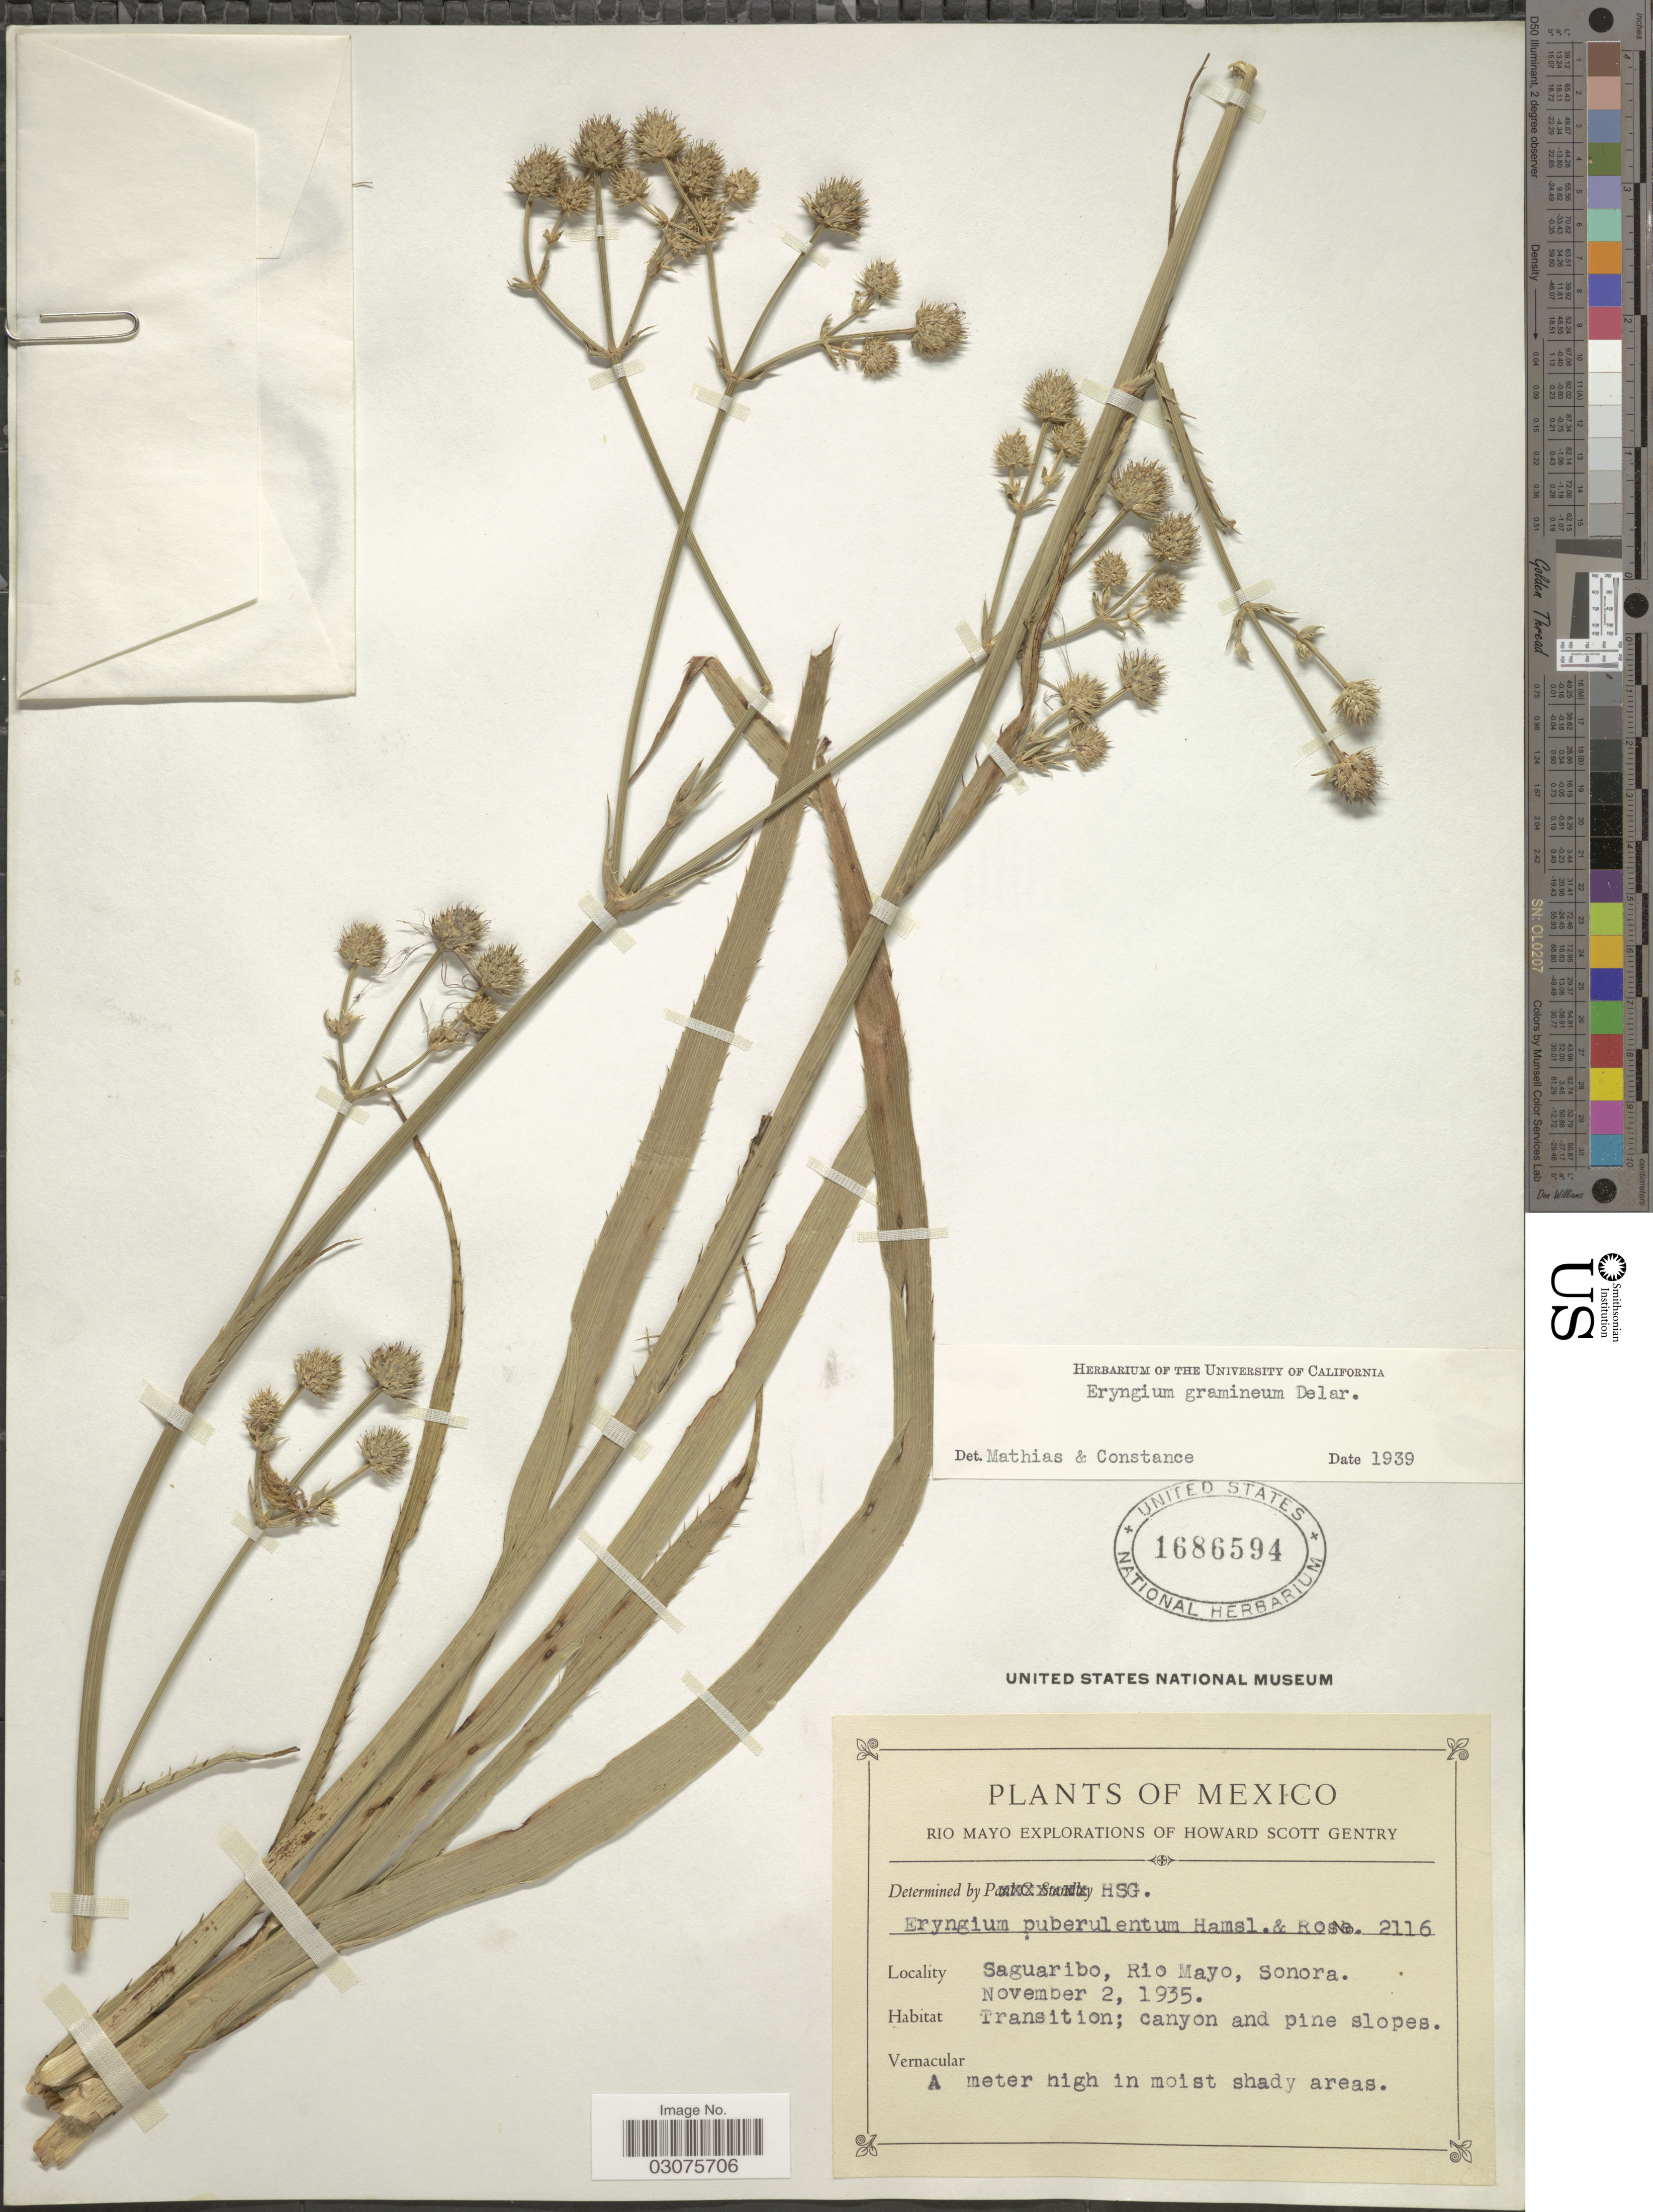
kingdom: Plantae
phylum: Tracheophyta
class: Magnoliopsida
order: Apiales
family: Apiaceae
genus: Eryngium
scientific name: Eryngium gramineum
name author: F. Delaroche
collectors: H. S. Gentry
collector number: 2116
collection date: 1935-11-02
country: Mexico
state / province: Sonora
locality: Saguaribo, Rio Mayo.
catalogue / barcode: US 1686594